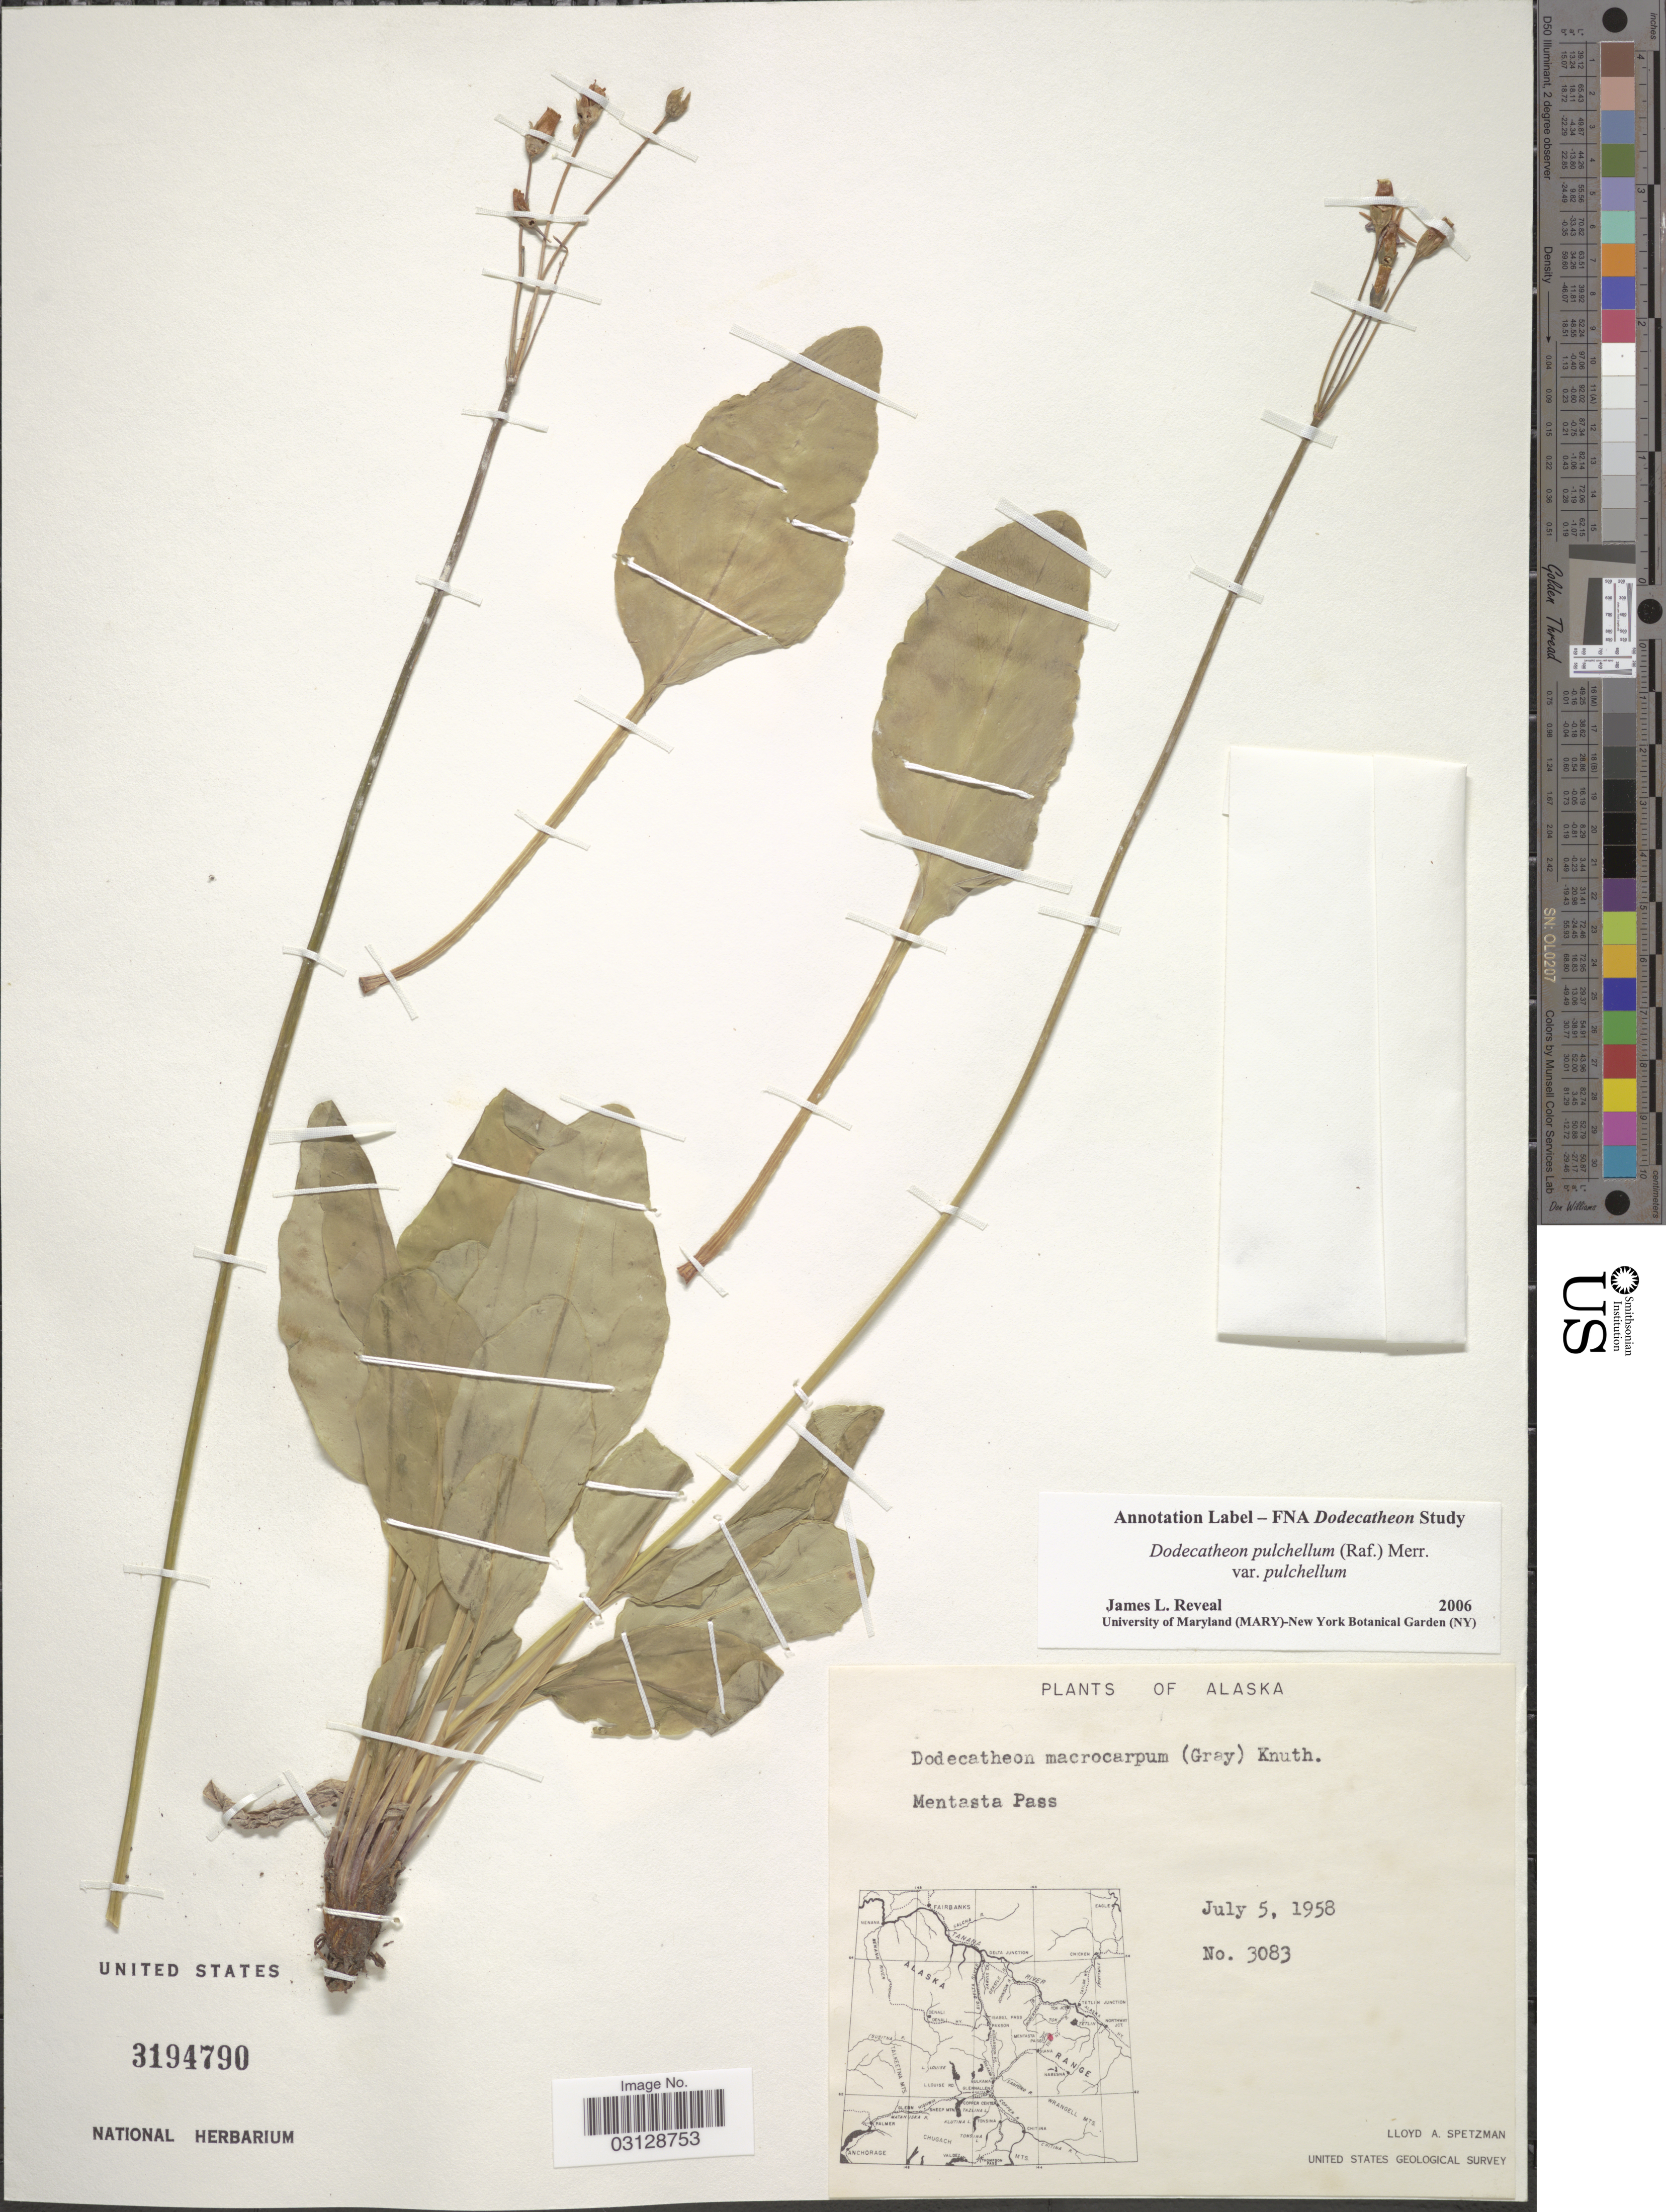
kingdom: Plantae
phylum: Tracheophyta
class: Magnoliopsida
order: Ericales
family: Primulaceae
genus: Dodecatheon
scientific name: Dodecatheon pulchellum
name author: (Raf.) Merr.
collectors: L. Spetzman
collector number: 3083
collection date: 1958-07-05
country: United States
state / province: Alaska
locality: Mentasta Pass.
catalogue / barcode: US 3194790